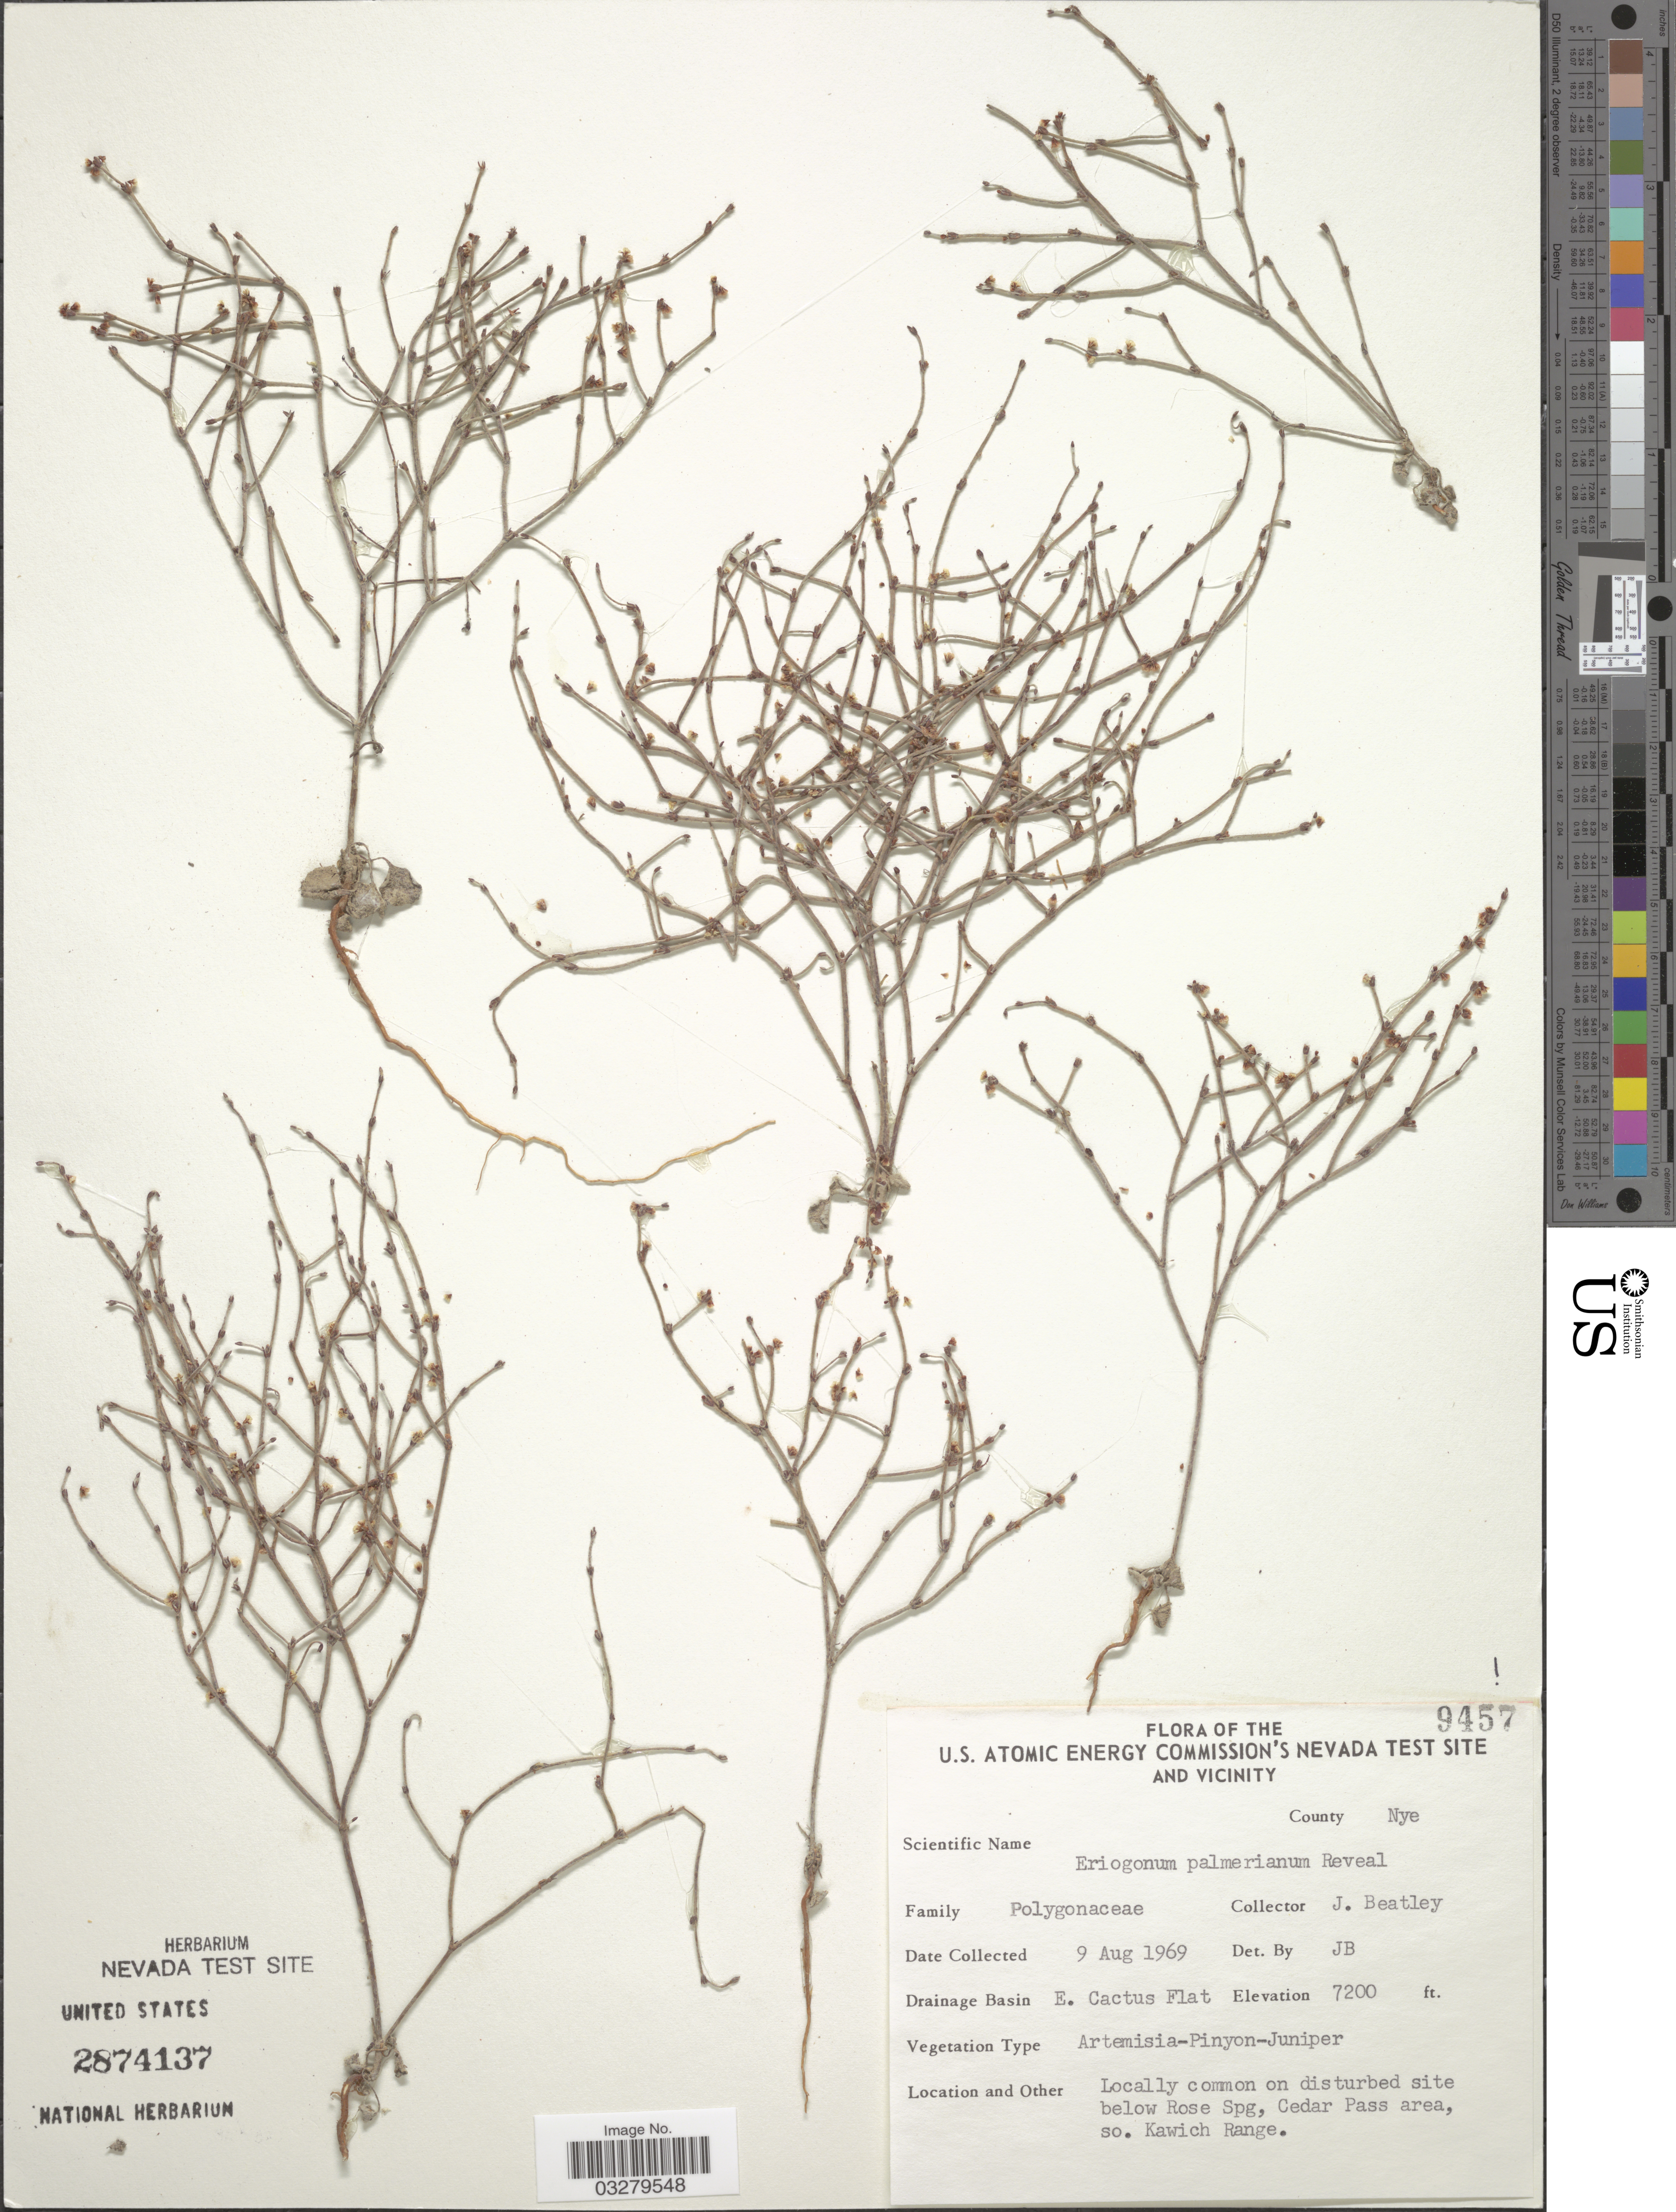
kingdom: Plantae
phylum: Tracheophyta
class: Magnoliopsida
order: Caryophyllales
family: Polygonaceae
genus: Eriogonum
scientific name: Eriogonum palmerianum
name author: Reveal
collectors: J. C. Beatley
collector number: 9457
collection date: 1969-08-09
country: United States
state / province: Nevada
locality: U.S. Atomic Energy Commission's Nevada Test Site and Vicinity. County Nye. Drainage Basin E. Cactus Flat. Locally common on disturbed site below Rose Spg, Cedar Pass area, so. Kawich Range.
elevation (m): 2195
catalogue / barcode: US 2874137